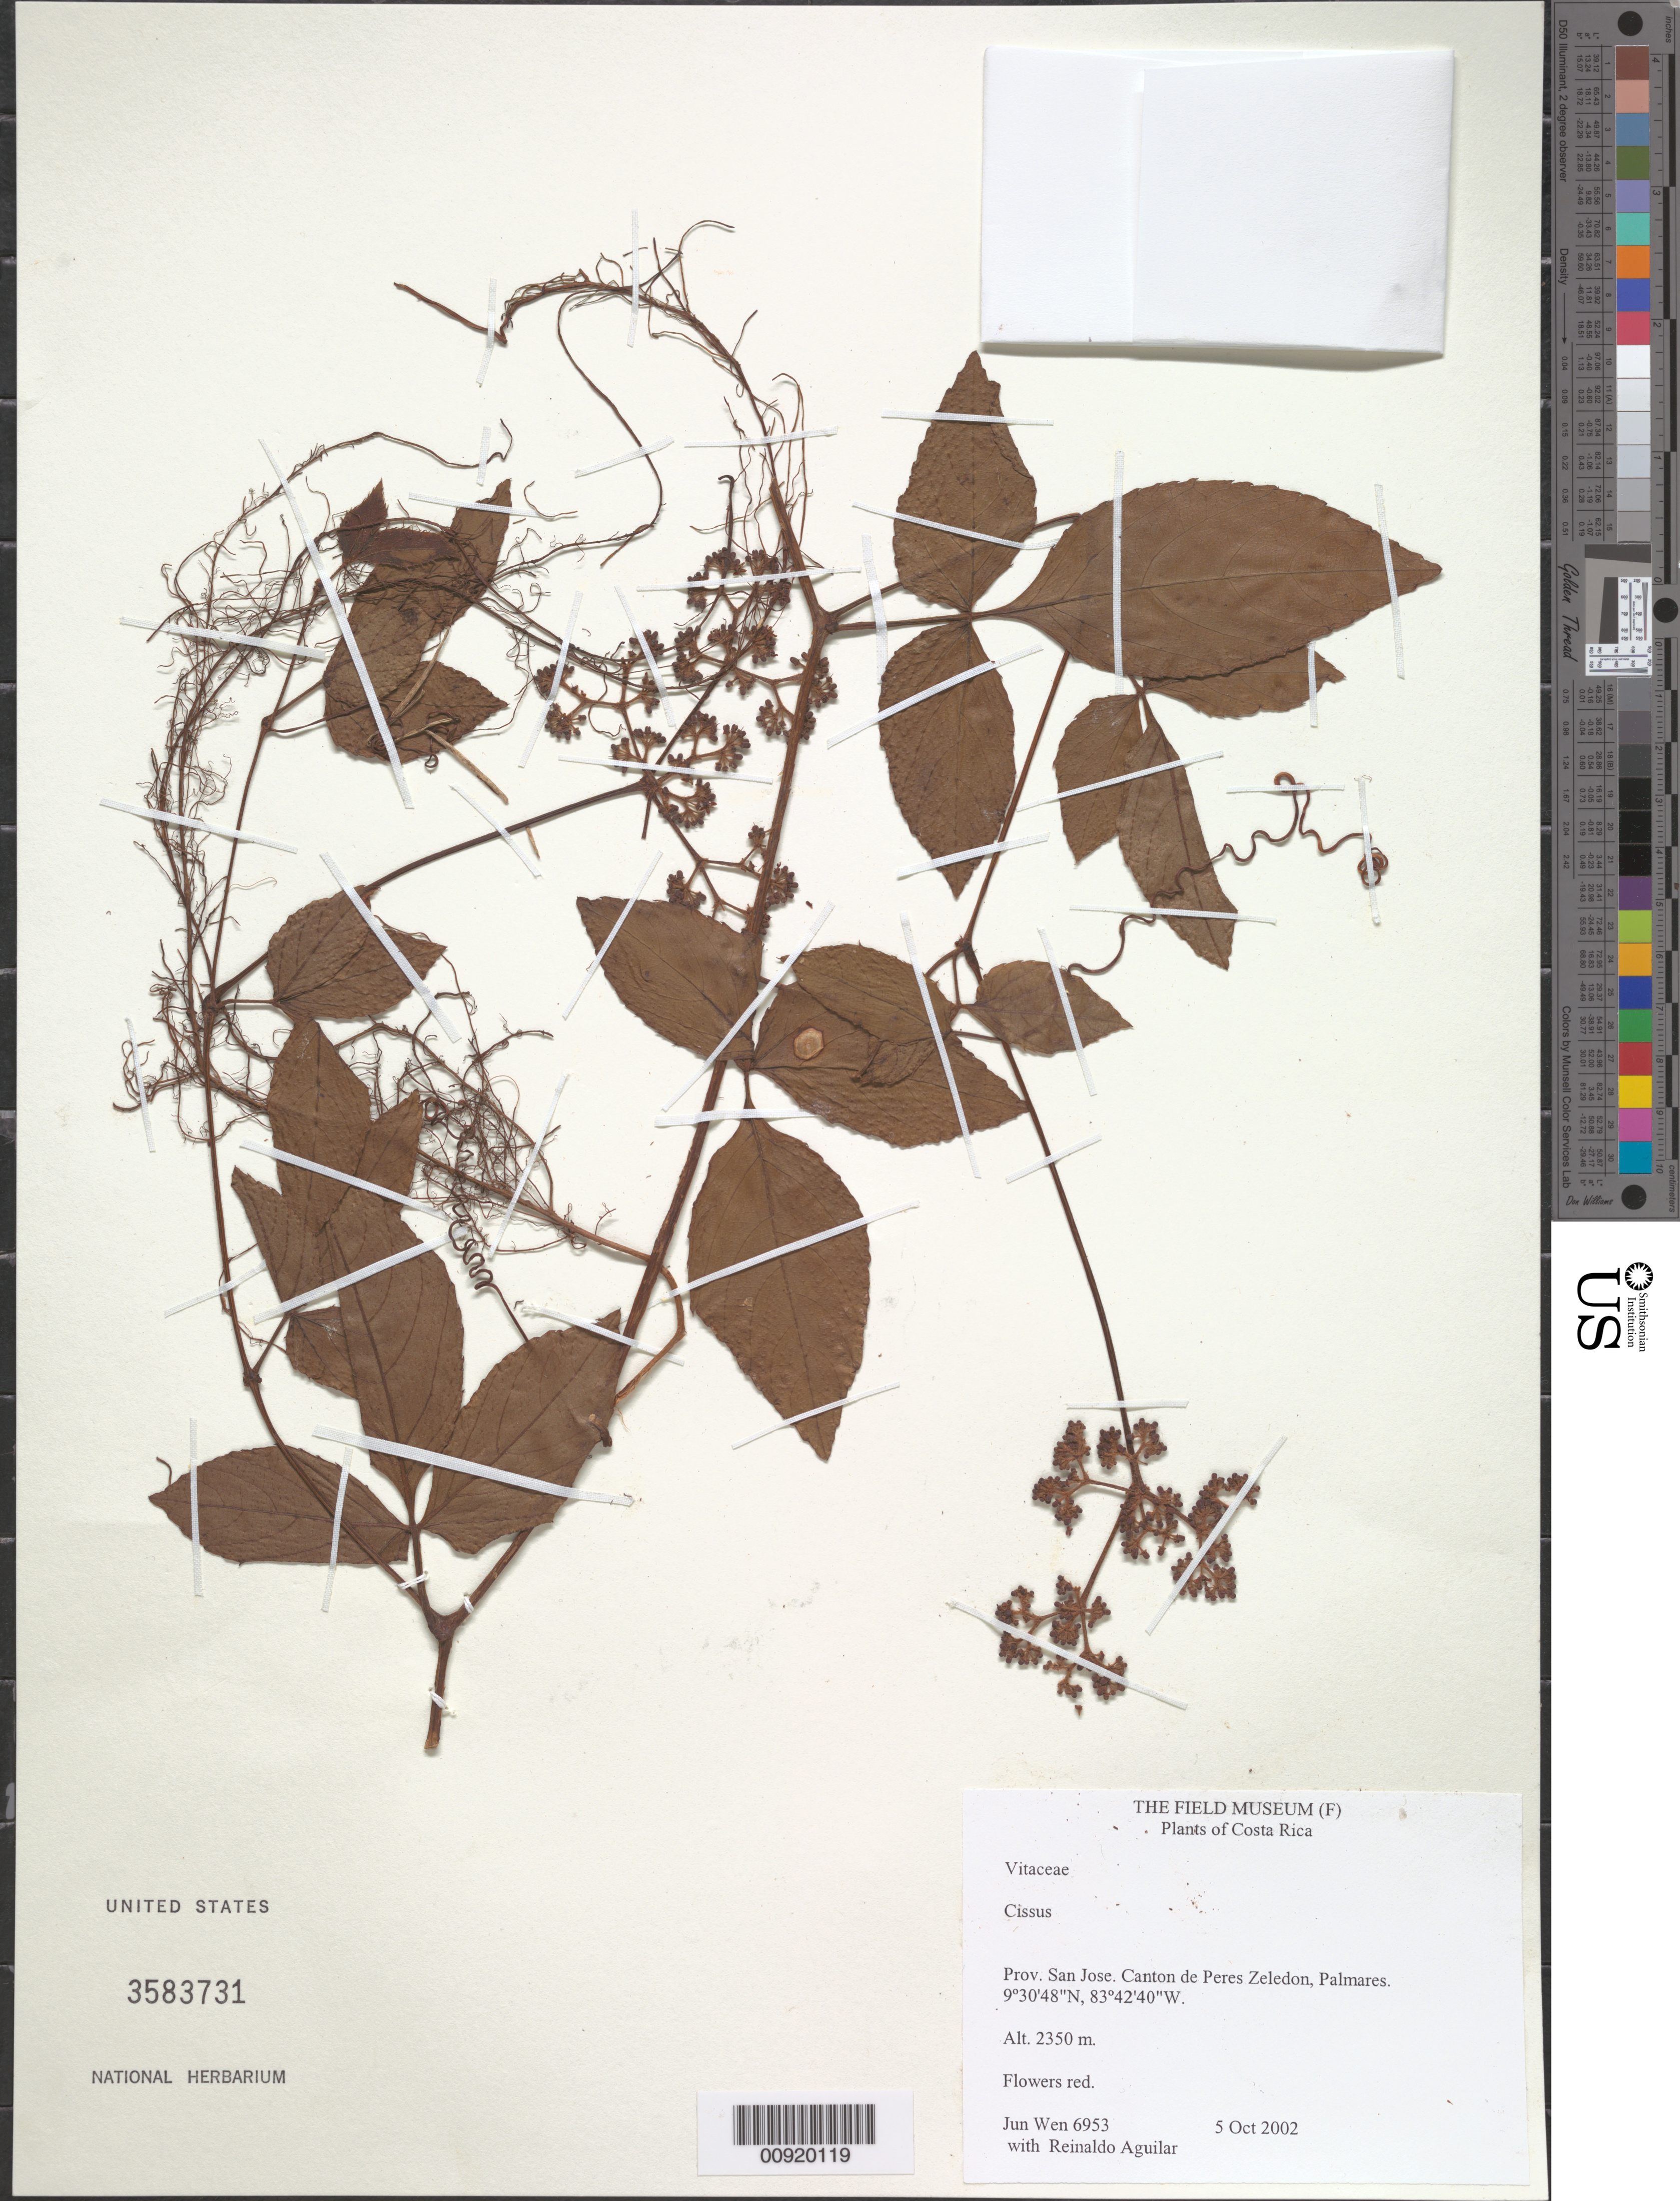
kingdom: Plantae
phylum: Tracheophyta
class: Magnoliopsida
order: Vitales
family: Vitaceae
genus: Cissus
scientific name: Cissus erosa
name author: Rich.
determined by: Wen, Jun, (BOT), Smithsonian Institution - National Museum of Natural History (UNITED STATES)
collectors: J. Wen & R. Aguilar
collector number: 6953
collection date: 2002-10-05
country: Costa Rica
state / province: San Jose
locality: Canton de Peres Zeledon, Palmares.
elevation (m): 2350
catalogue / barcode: US 3583731